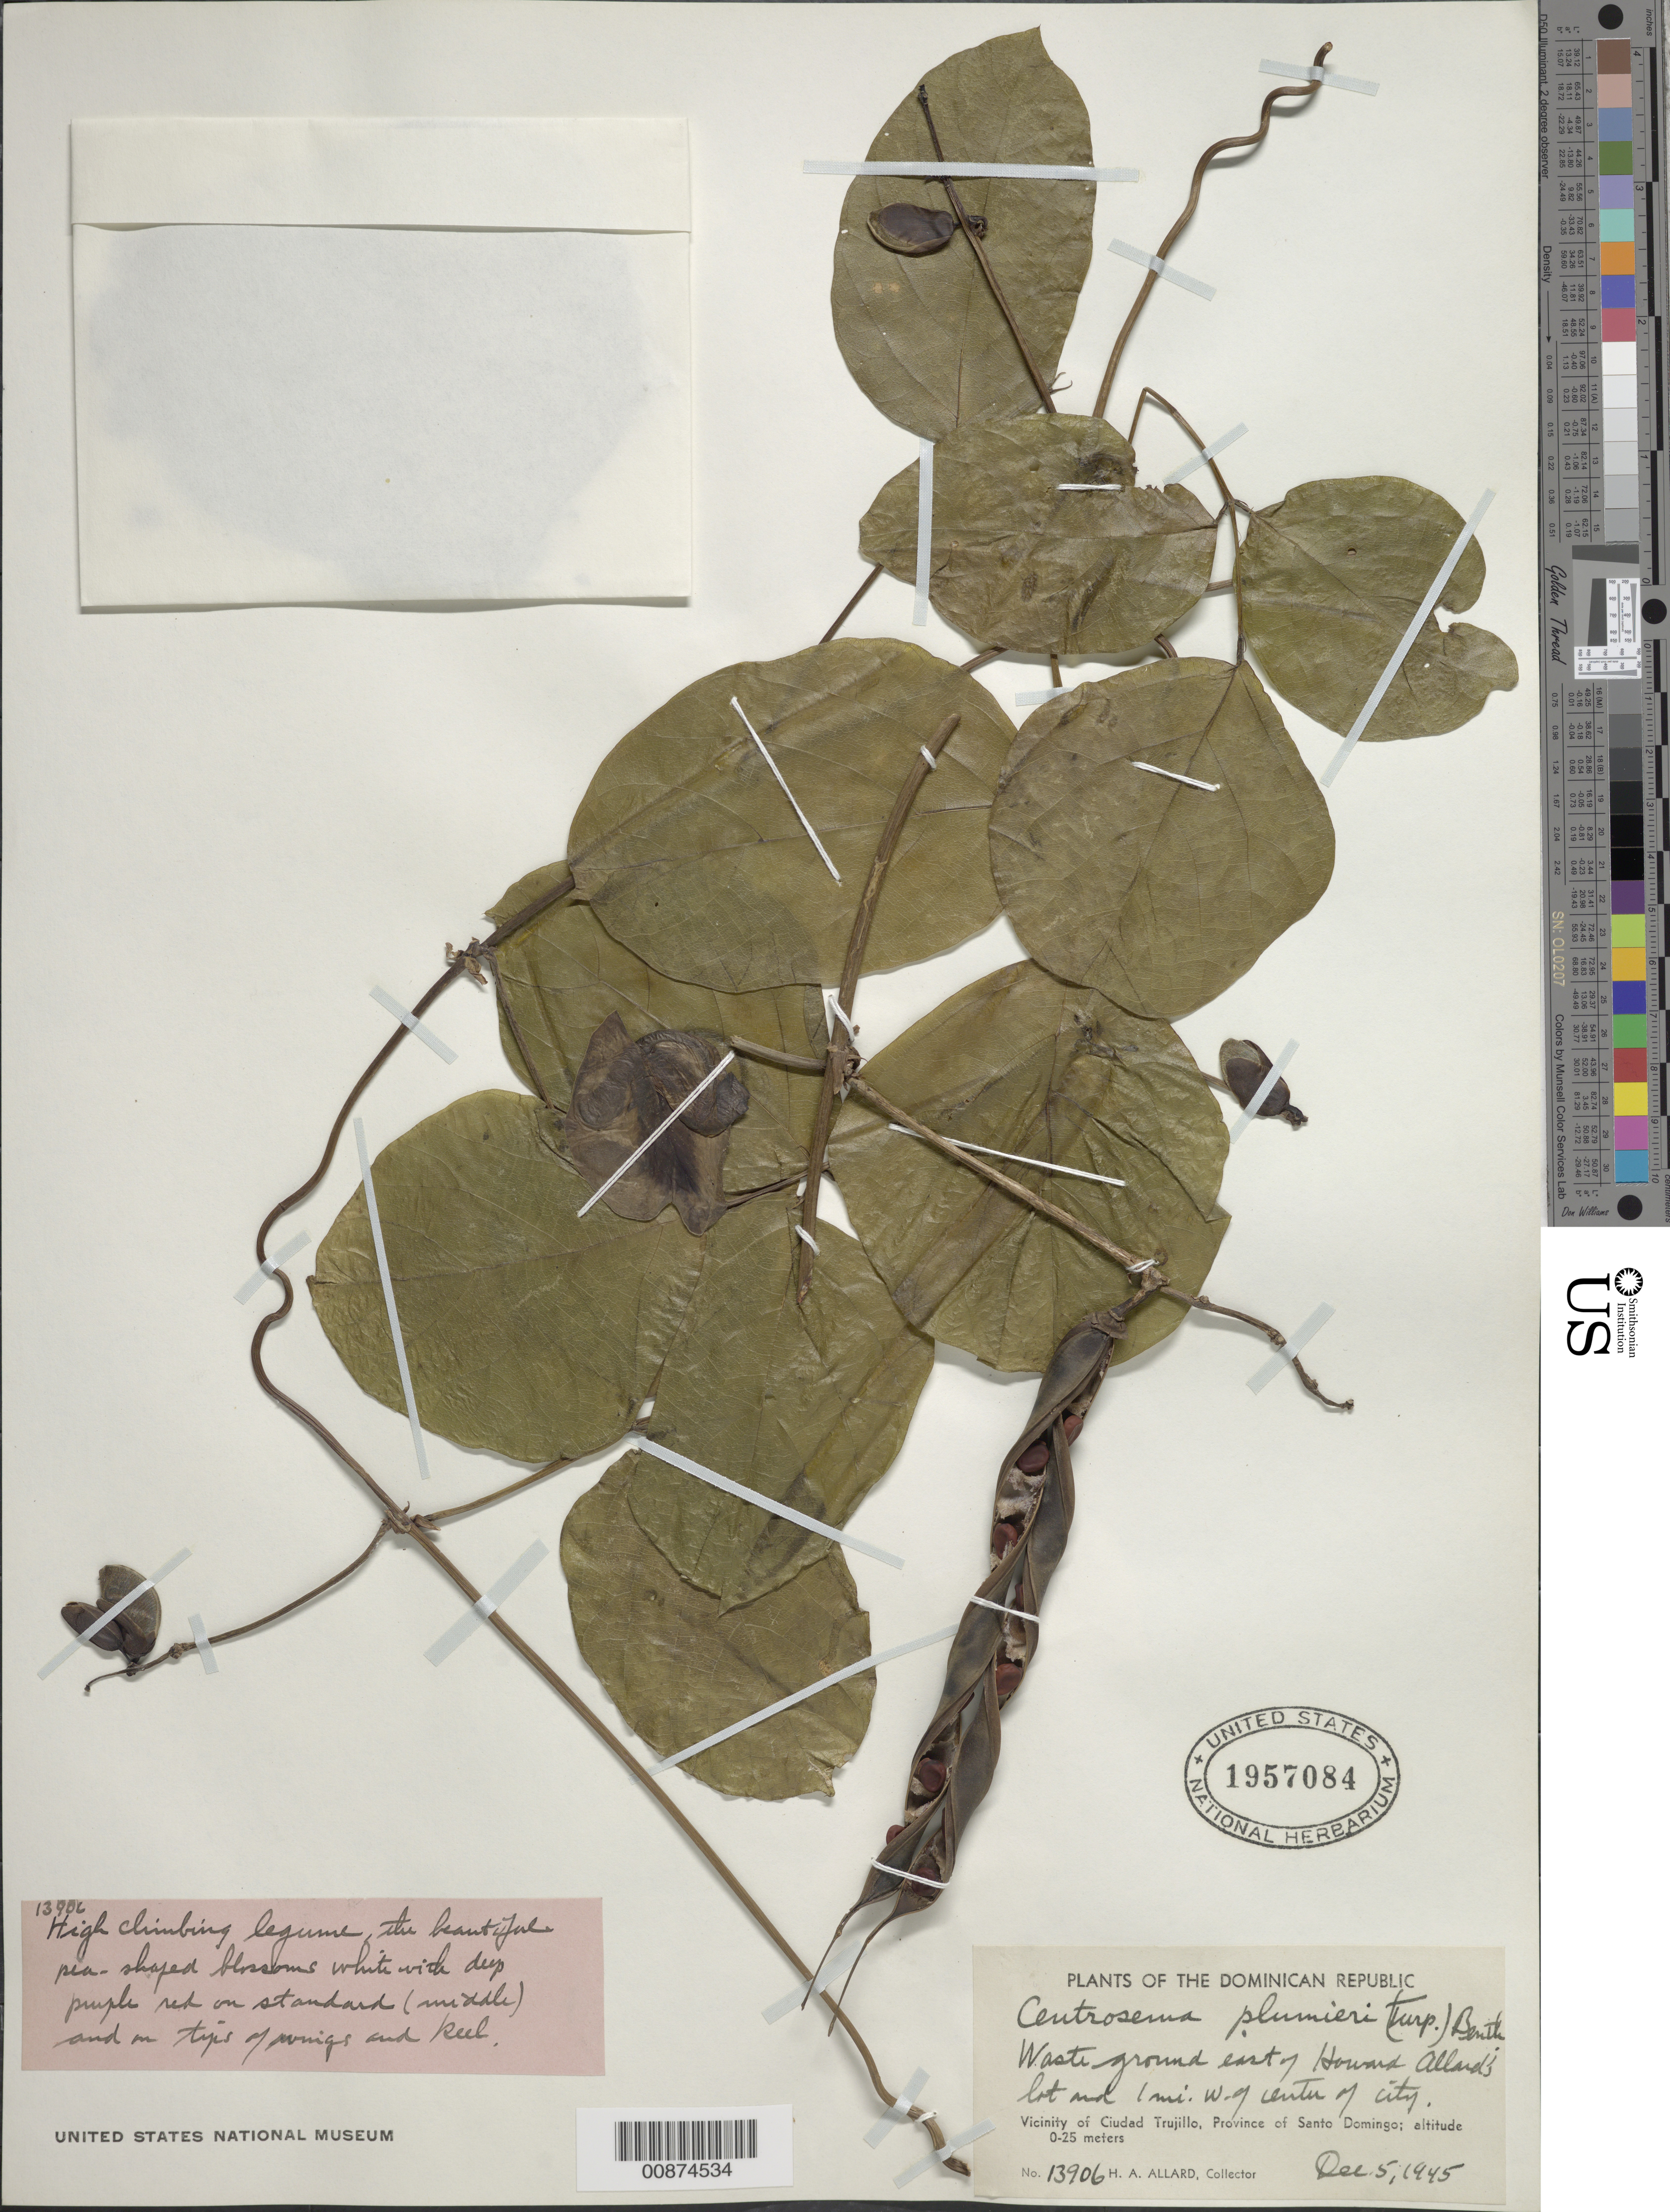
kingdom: Plantae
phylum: Tracheophyta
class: Magnoliopsida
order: Fabales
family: Fabaceae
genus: Centrosema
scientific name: Centrosema plumieri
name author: (Turpin ex Pers.) Benth.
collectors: H. A. Allard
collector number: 13906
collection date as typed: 05 Dec 1945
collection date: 1945-12-05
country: Dominican Republic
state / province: Distrito Nacional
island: Hispaniola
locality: Vicinity of Ciudad Trujillo, Province of Santo Domingo (obsolete). Waste ground east of Howard Allard's home and 1 mi. W of center of city.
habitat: Waste ground.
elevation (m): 0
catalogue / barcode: US 1957084